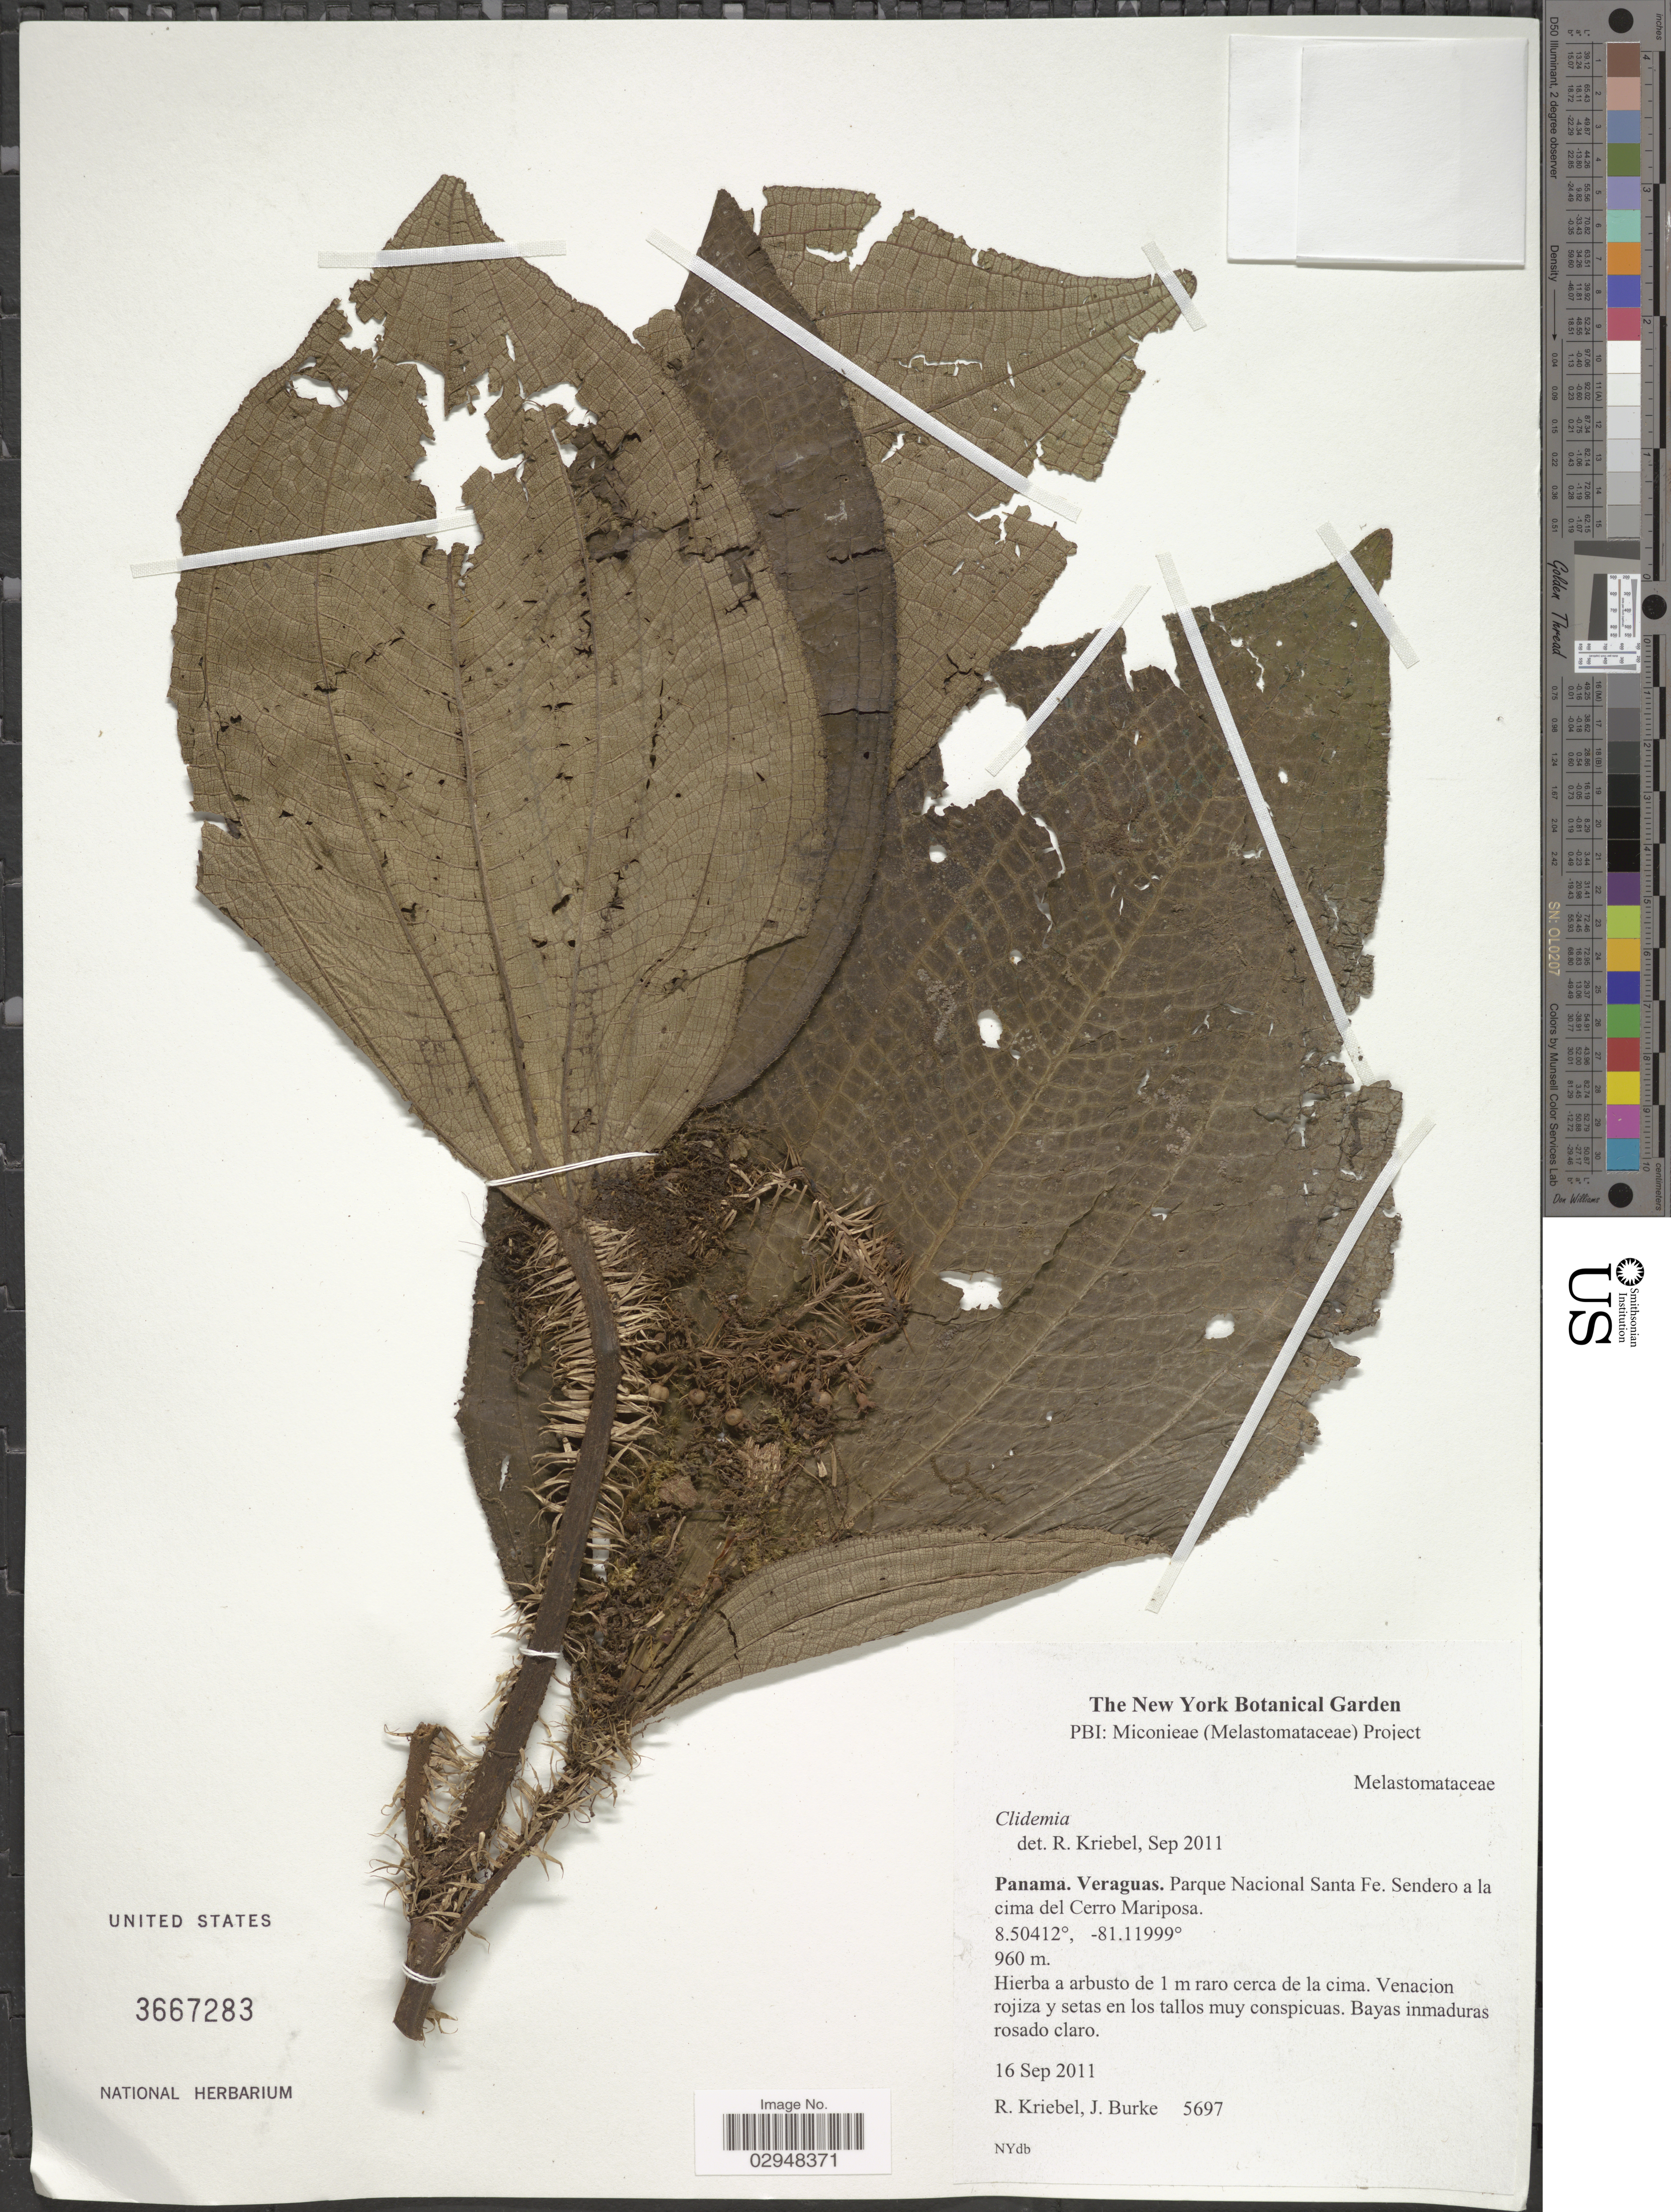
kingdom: Plantae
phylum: Tracheophyta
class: Magnoliopsida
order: Myrtales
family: Melastomataceae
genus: Clidemia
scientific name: Clidemia sp.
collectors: R. Kriebel & J. Burke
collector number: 5697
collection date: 2011-09-16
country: Panama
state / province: Veraguas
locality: Parque Nacional Santa Fe, Sendero a la cima del Cerro Mariposa.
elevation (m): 960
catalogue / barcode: US 3667283